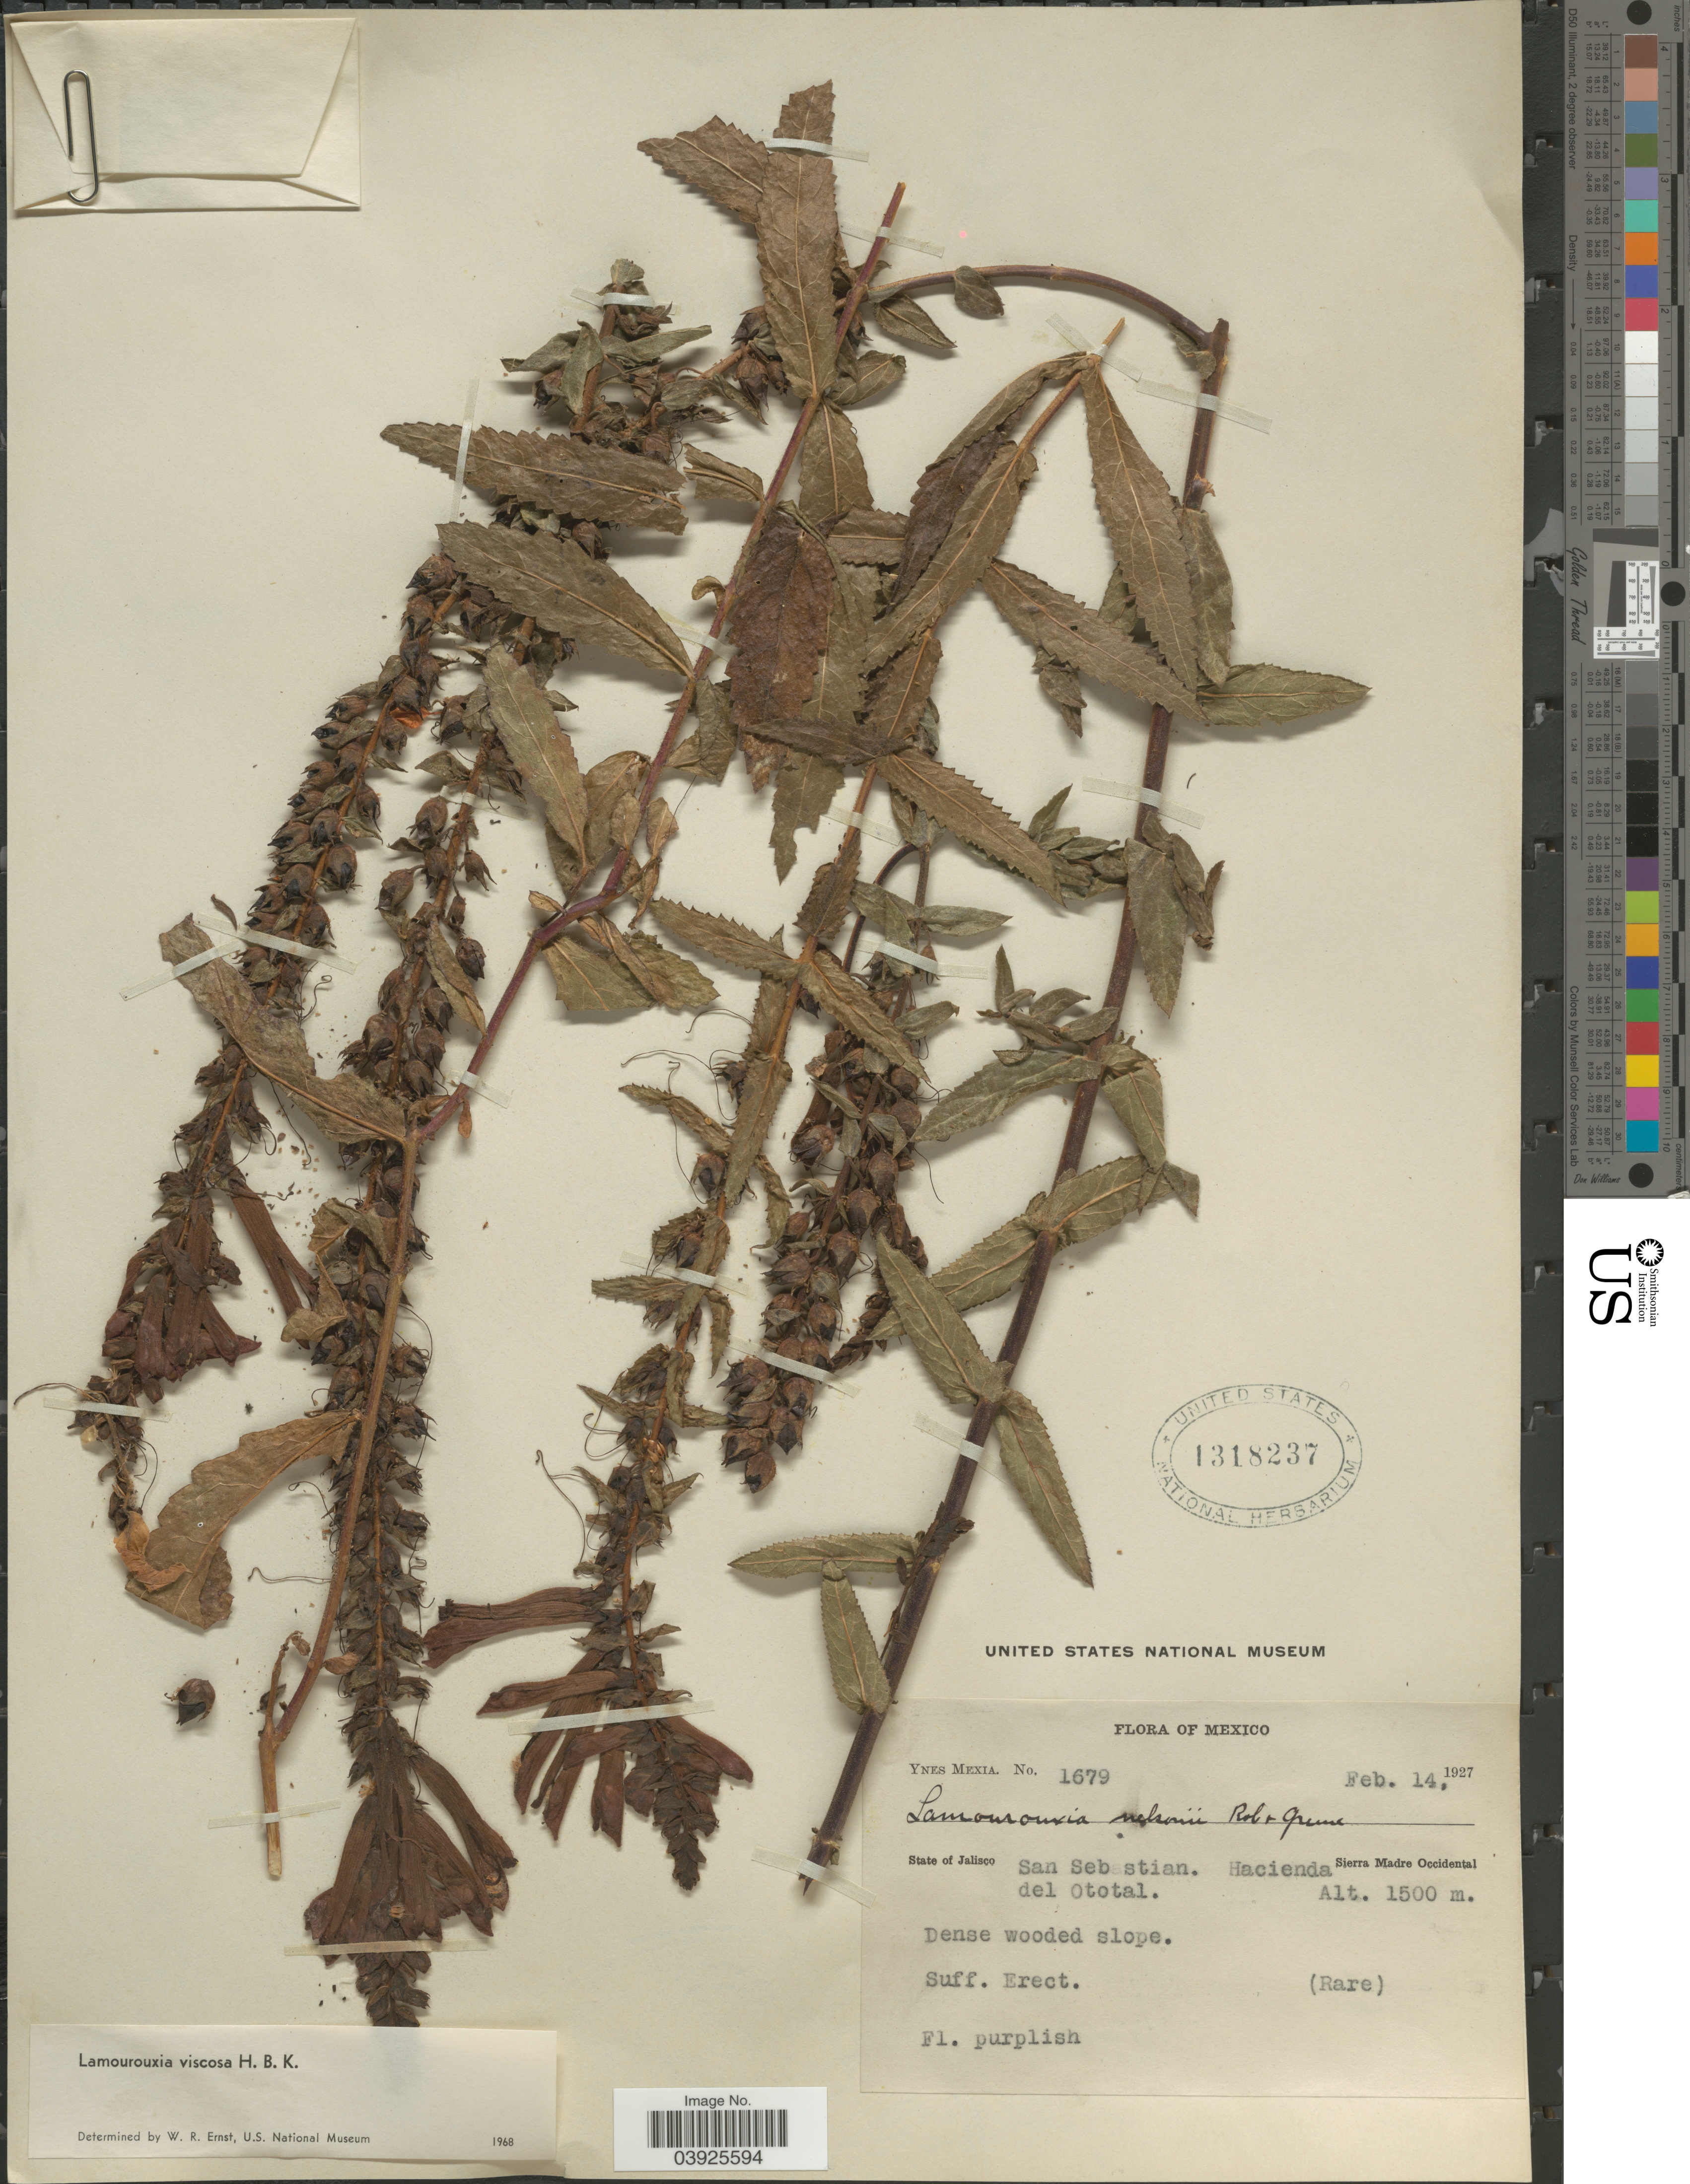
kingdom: Plantae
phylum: Tracheophyta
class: Magnoliopsida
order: Lamiales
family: Orobanchaceae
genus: Lamourouxia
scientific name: Lamourouxia viscosa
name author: Kunth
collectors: Y. Mexia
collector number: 1679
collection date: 1927-02-14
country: Mexico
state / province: Jalisco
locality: San Sebastian. Hacienda del Ototal. Sierra Madre Occidental.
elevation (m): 1500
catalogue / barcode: US 1318237